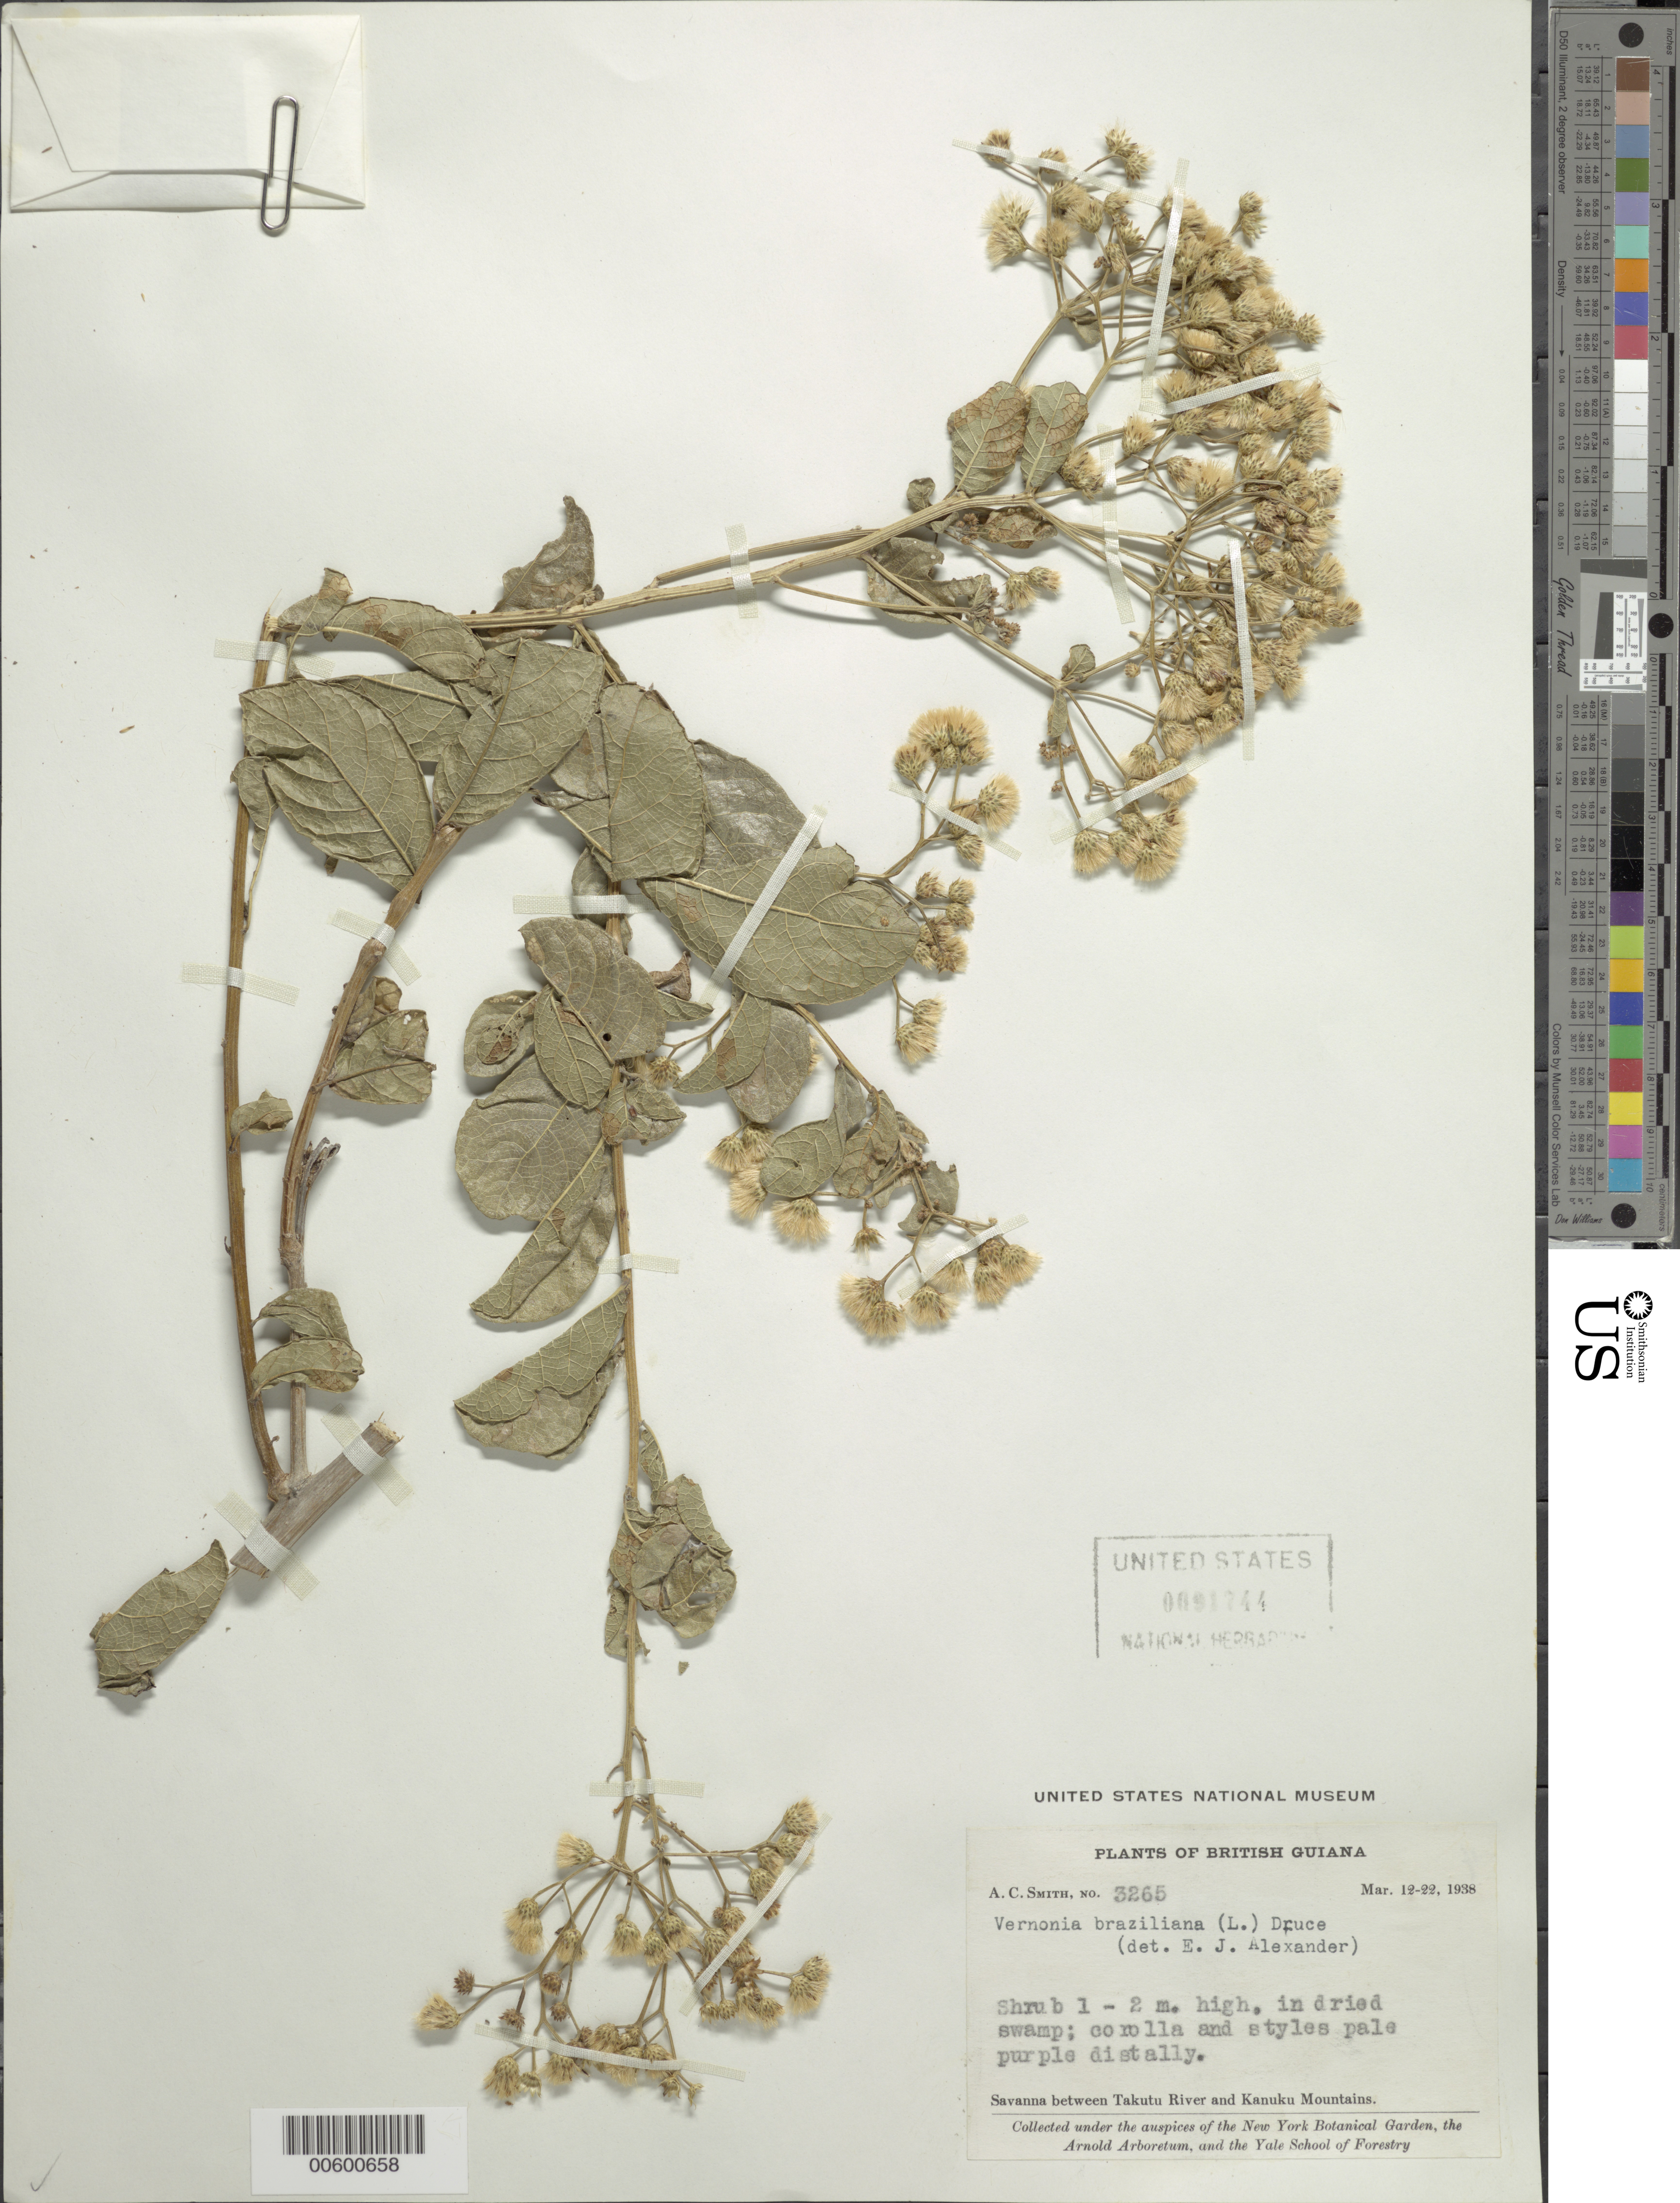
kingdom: Plantae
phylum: Tracheophyta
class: Magnoliopsida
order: Asterales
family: Asteraceae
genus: Vernonia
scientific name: Vernonia brasiliana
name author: (L.) Druce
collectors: A. C. Smith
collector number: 3265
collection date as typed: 12-Mar-38 to 22-Mar-38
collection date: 1938-03-12/1938-03-22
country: Guyana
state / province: U. Takutu-U. Essequibo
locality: Kanuku Mts., savanna betw. mts. and Takutu R.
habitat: Dried swamp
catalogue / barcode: US 91744